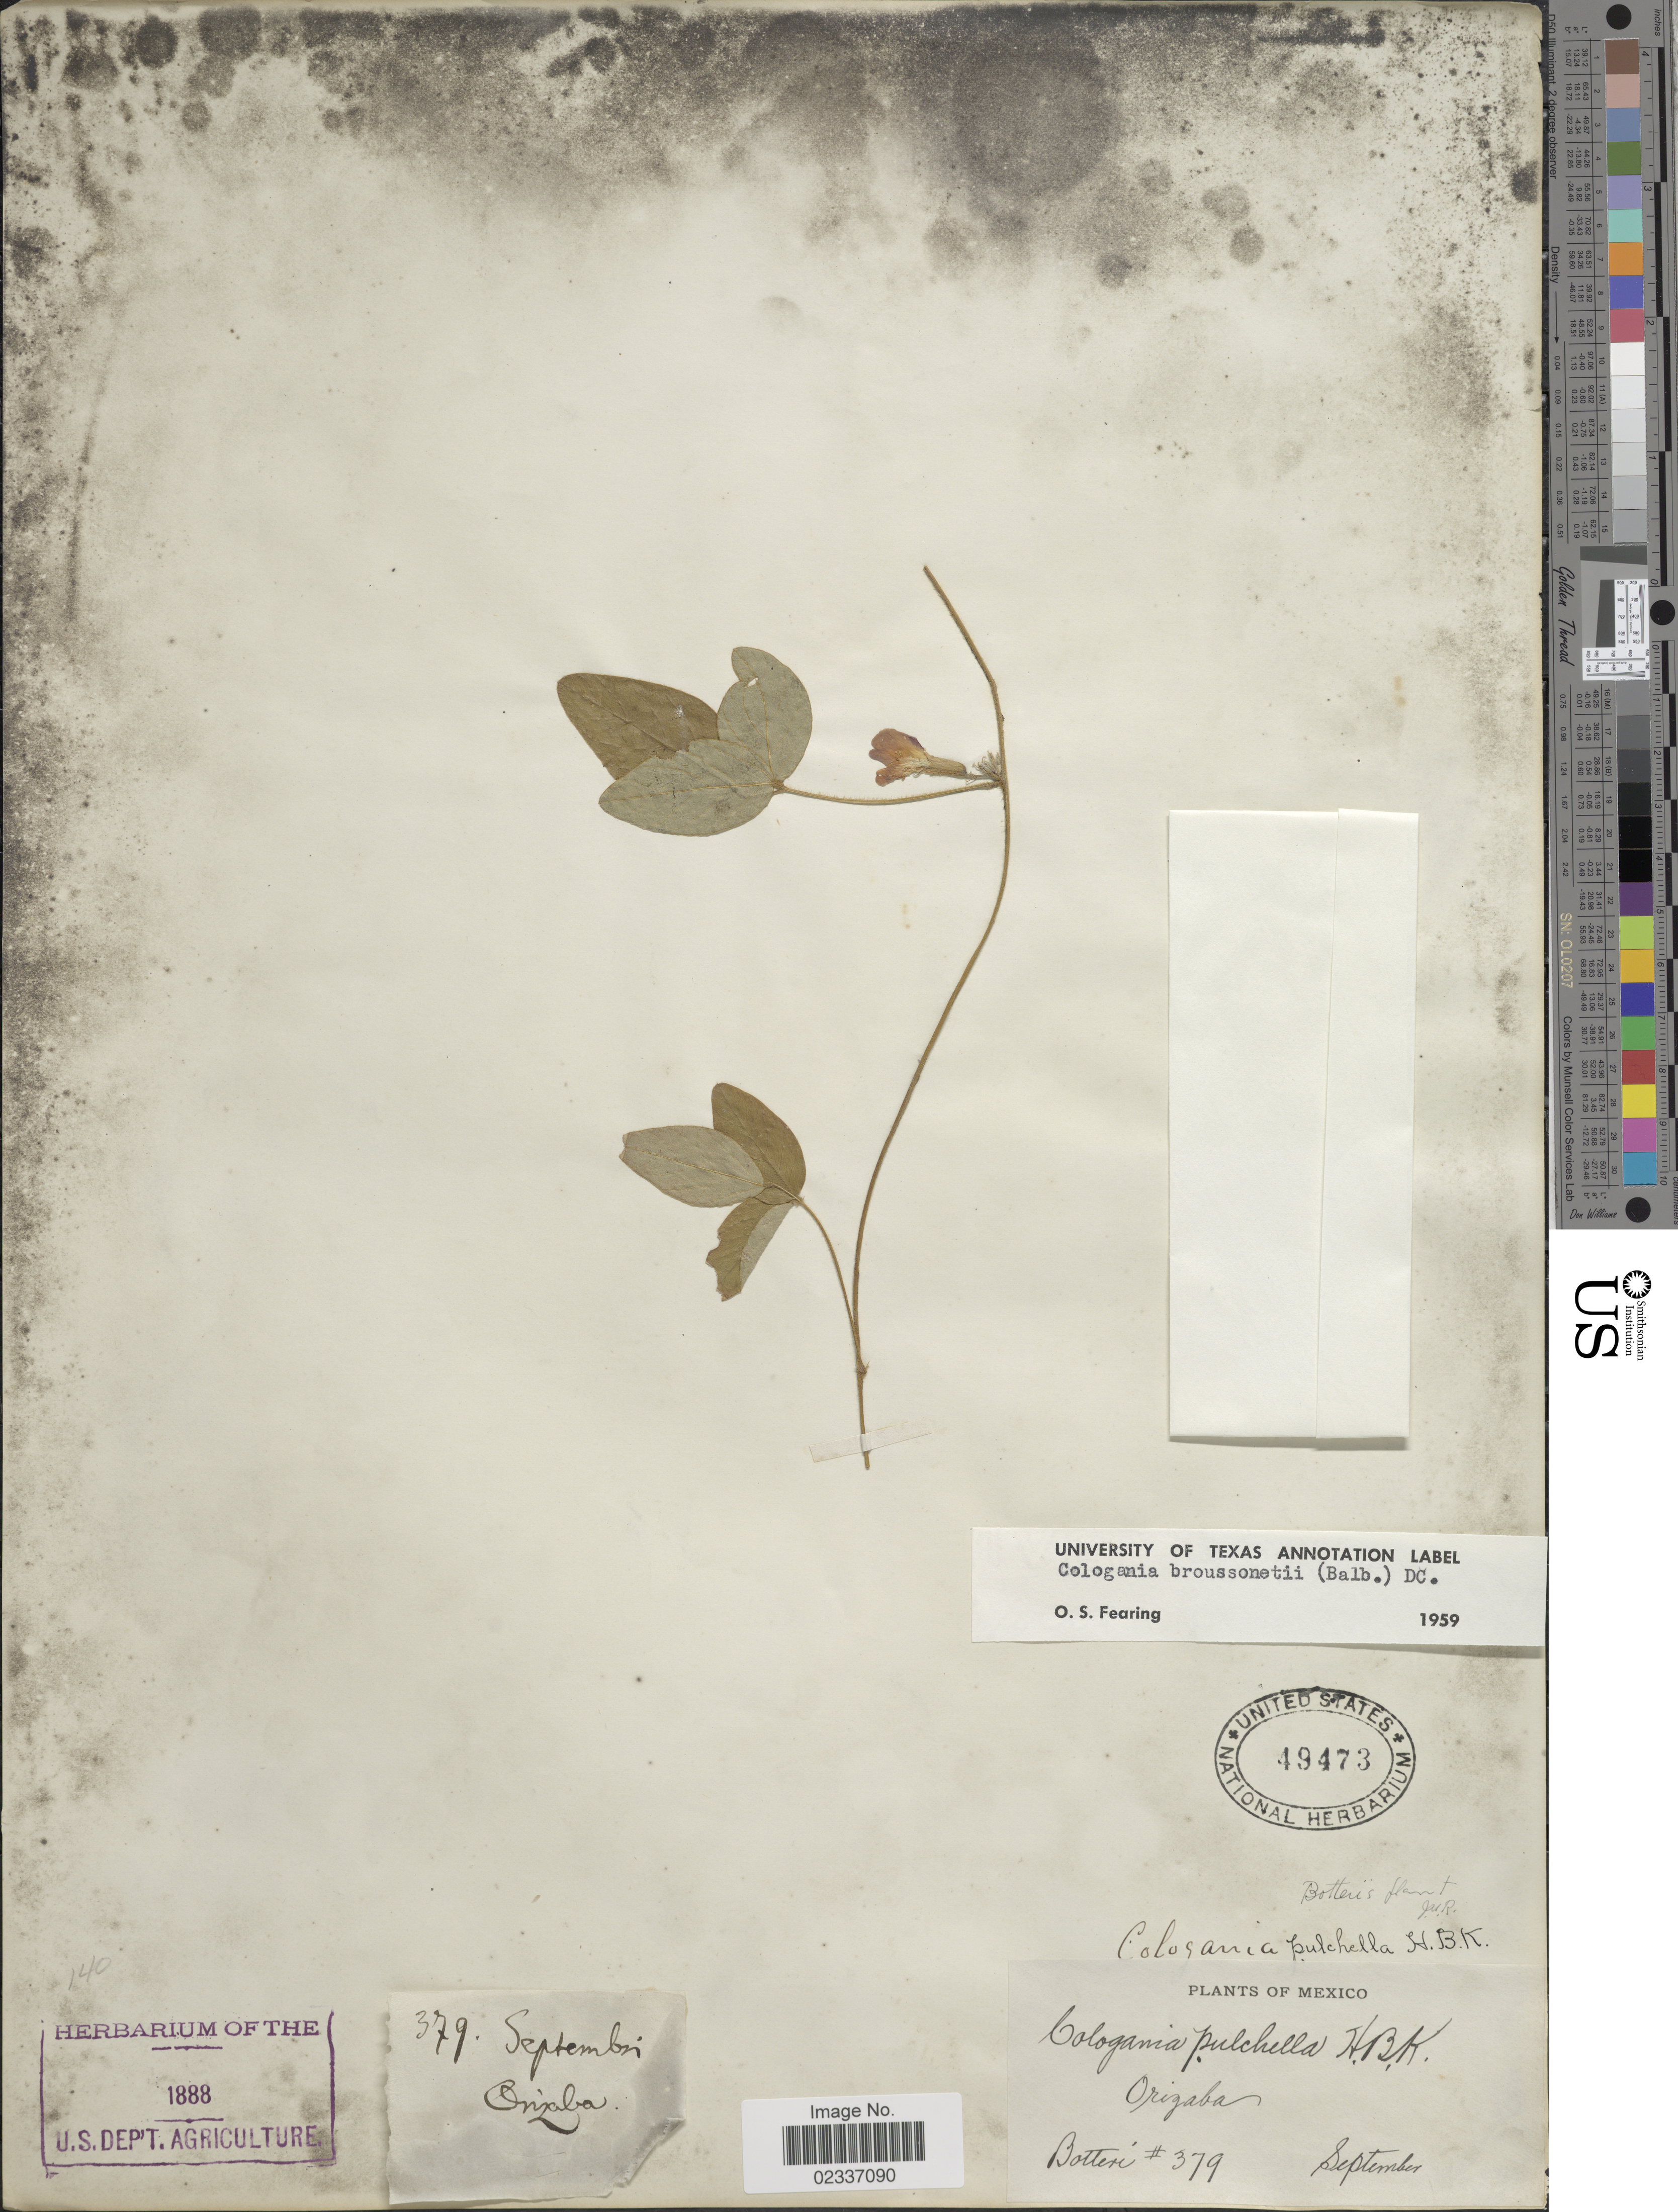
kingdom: Plantae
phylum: Tracheophyta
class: Magnoliopsida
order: Fabales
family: Fabaceae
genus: Cologania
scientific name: Cologania broussonetii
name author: (Balb.) DC.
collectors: -. Botteri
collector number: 379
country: Mexico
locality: Orizaba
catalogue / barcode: US 49473